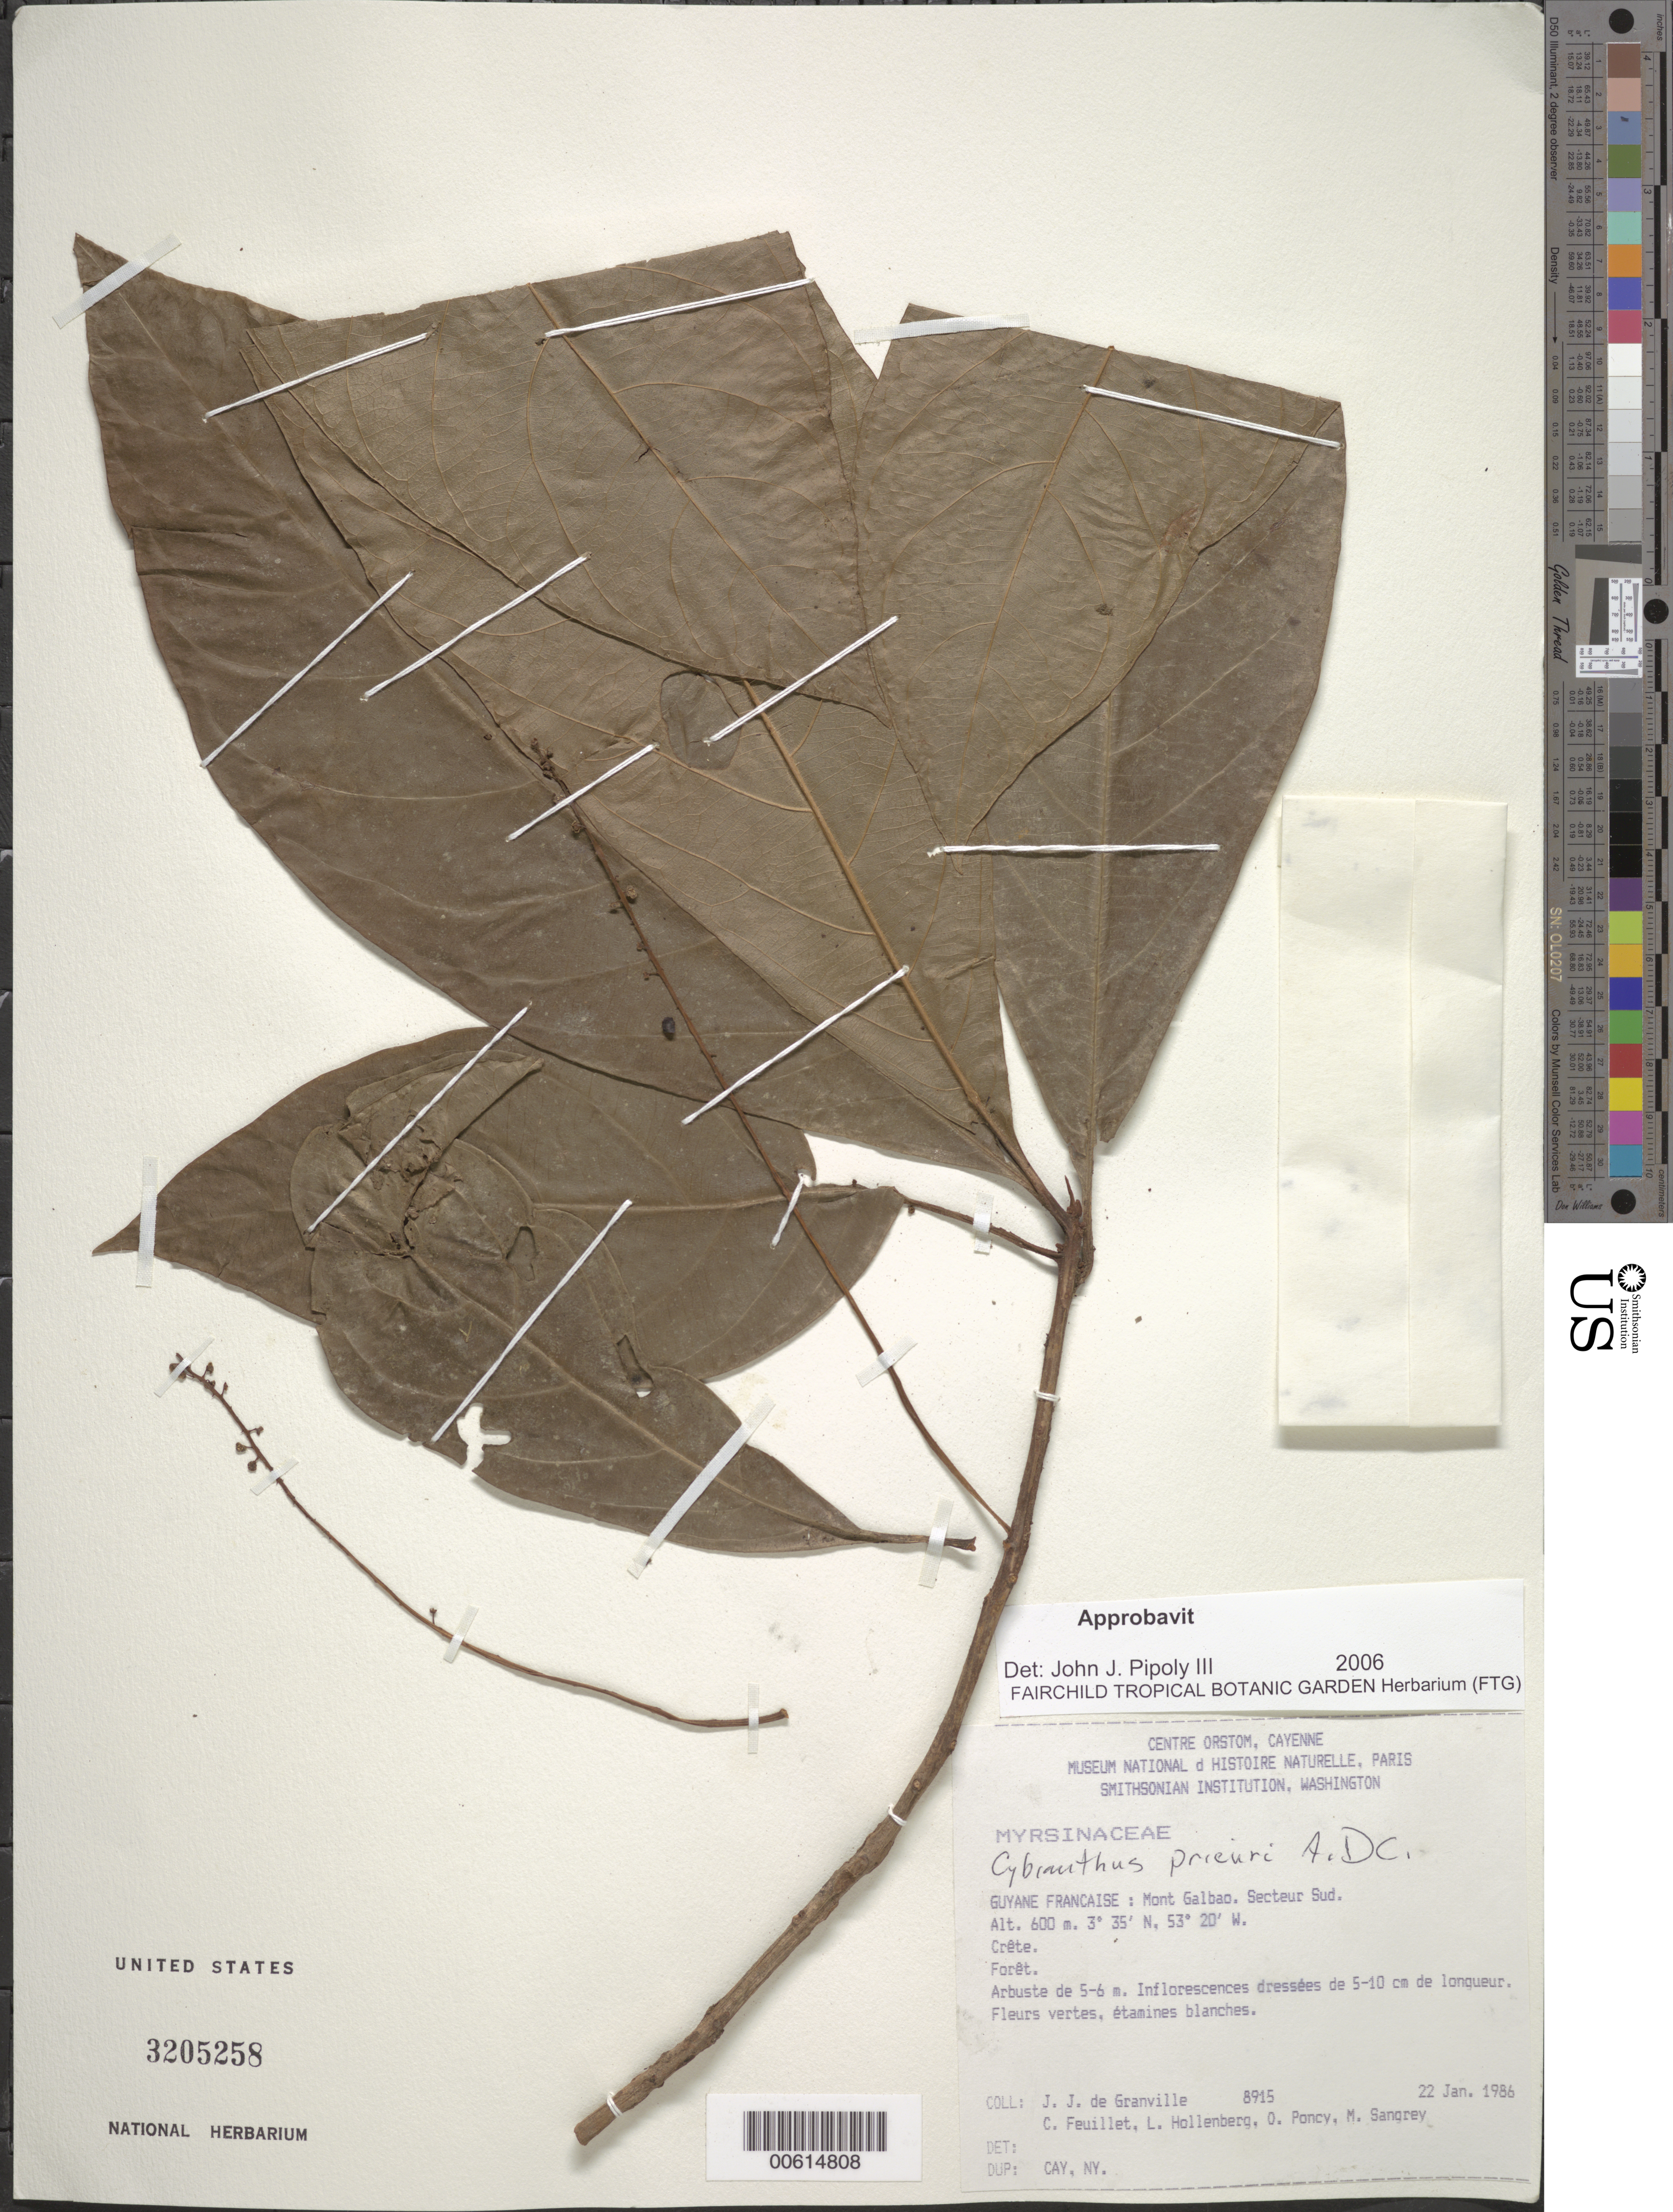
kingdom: Plantae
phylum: Tracheophyta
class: Magnoliopsida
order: Ericales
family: Primulaceae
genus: Cybianthus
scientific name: Cybianthus prieurii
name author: A. DC.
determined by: Pipoly, J. J., III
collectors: J.-J. de Granville, C. Feuillet, L. Hollenberg, O. Poncy & M. S. Sangrey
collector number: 8915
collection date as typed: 22-Jan-86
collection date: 1986-01-22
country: French Guiana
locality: Mont Galbao. Secteur Sud. Crête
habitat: Forêt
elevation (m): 600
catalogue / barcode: US 3205258